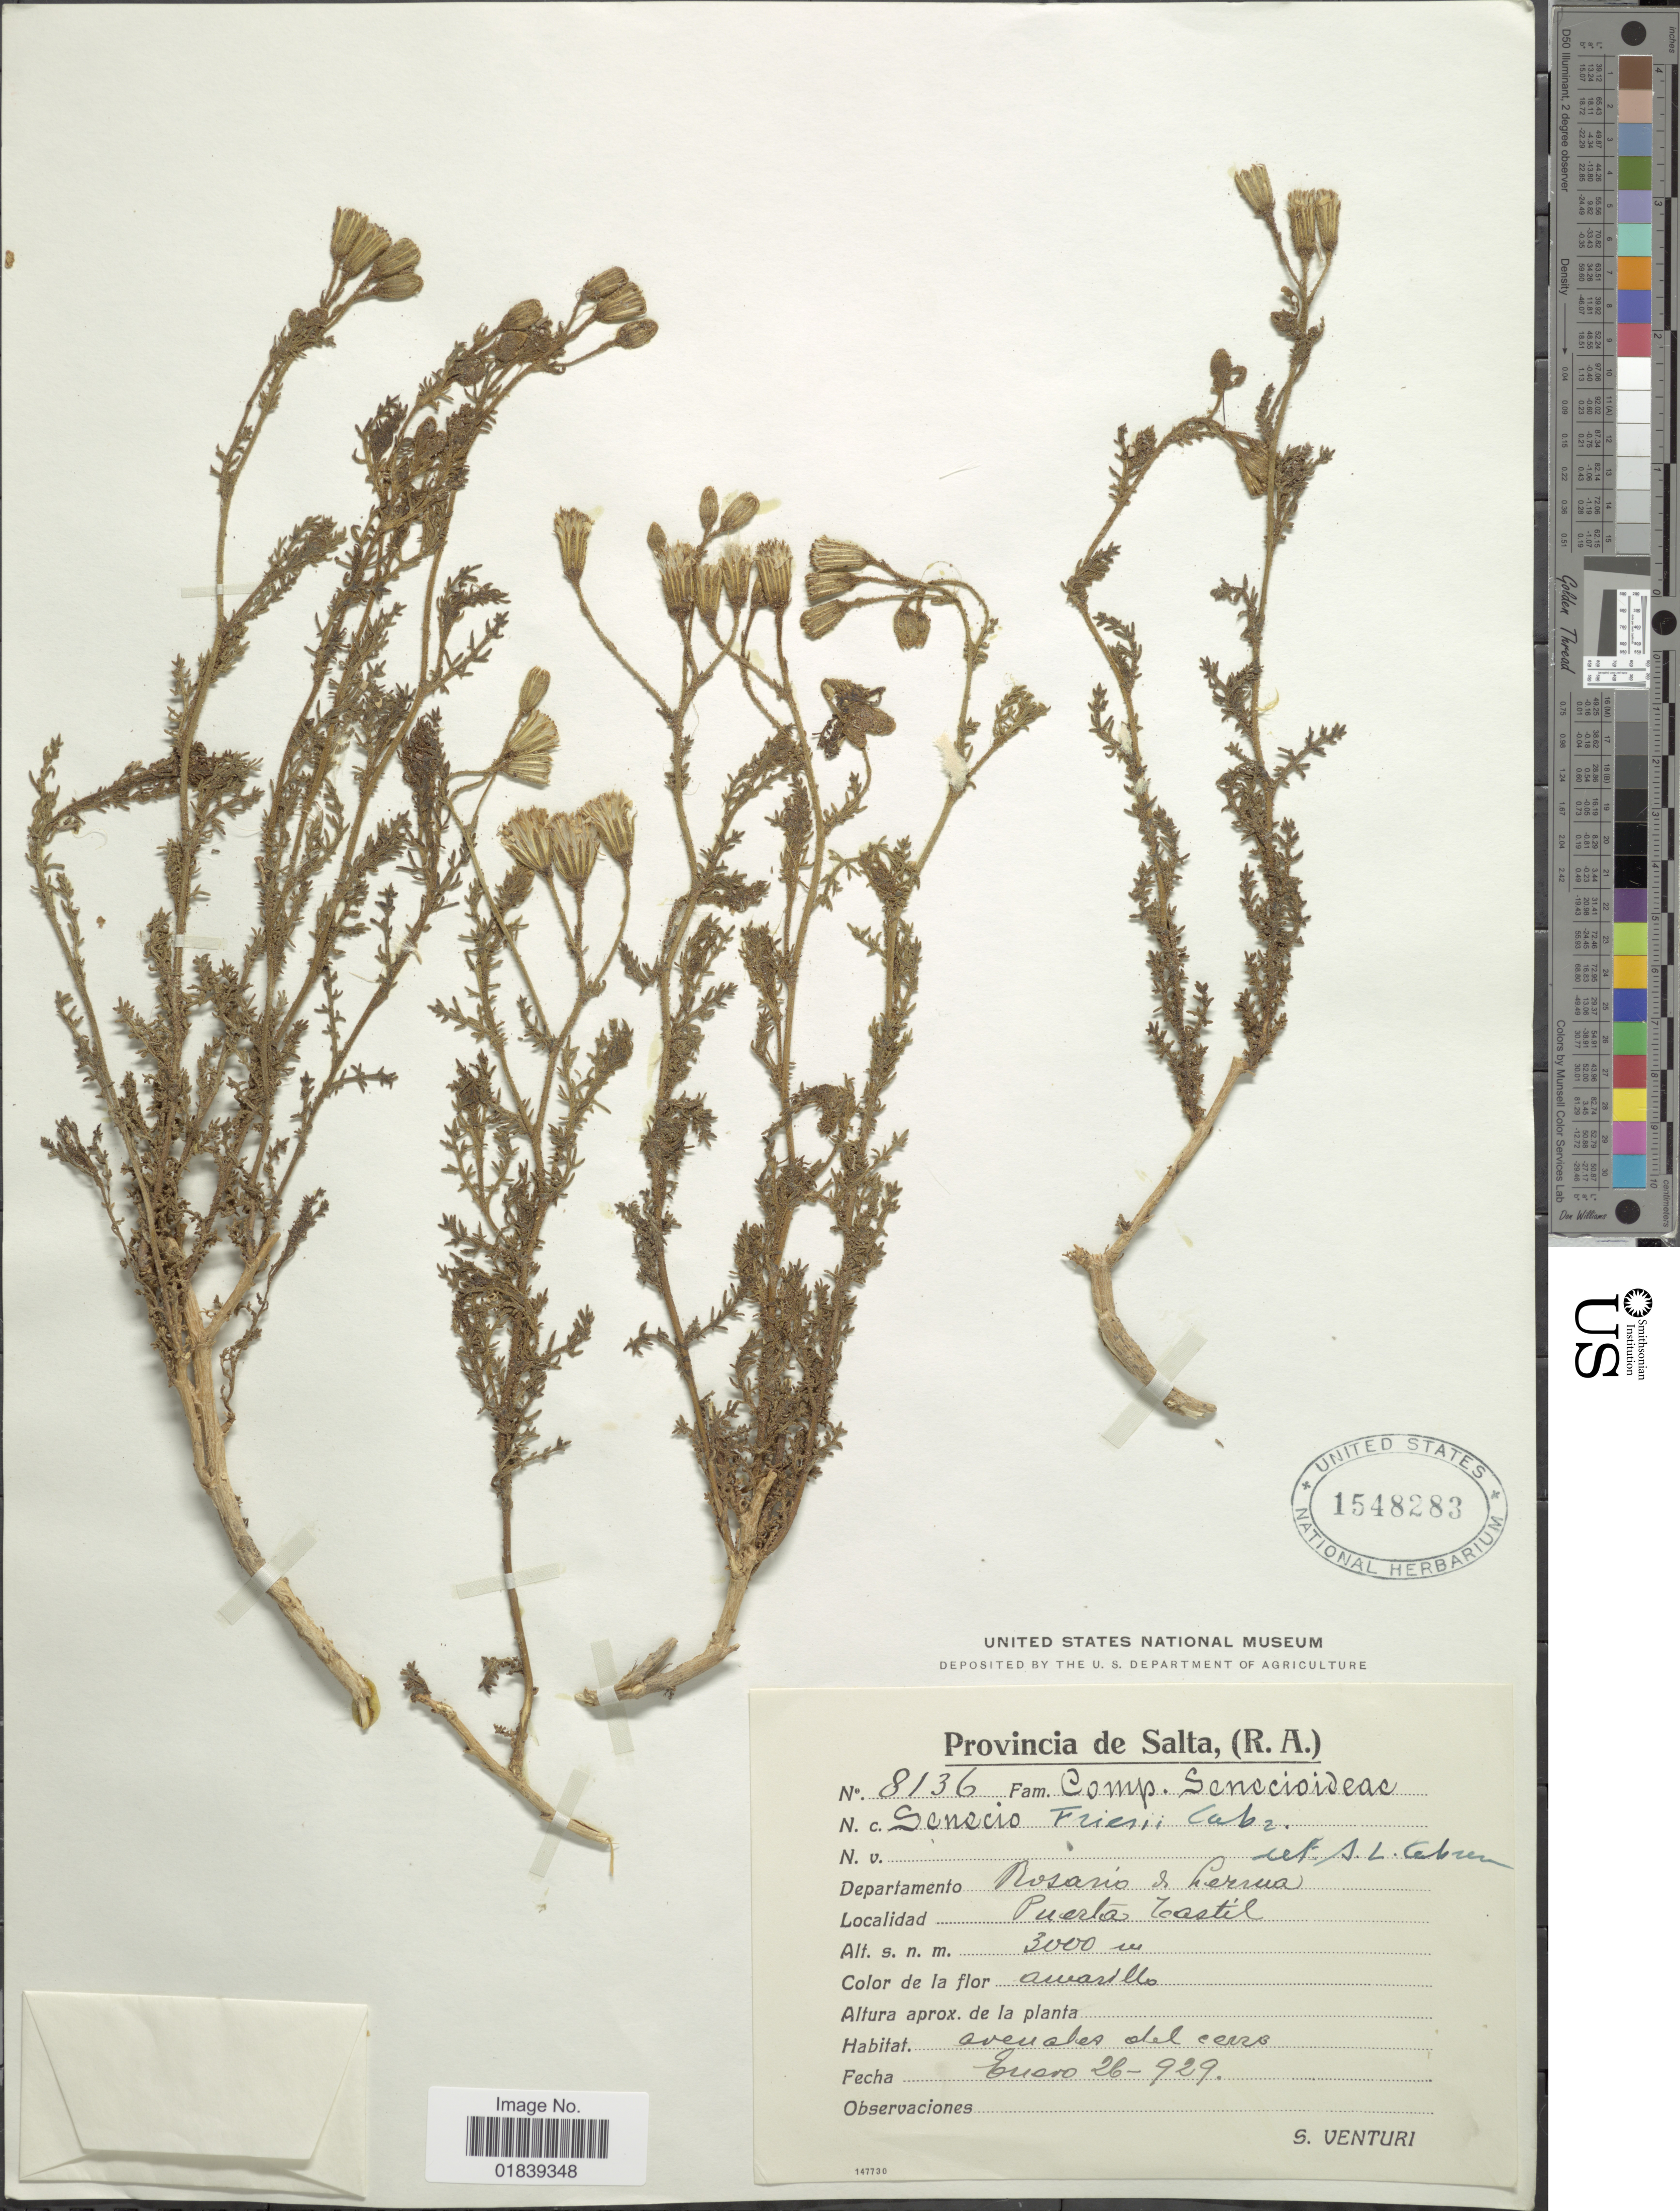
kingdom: Plantae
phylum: Tracheophyta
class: Magnoliopsida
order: Asterales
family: Asteraceae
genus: Senecio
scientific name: Senecio friesii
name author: Cabrera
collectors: S. Venturi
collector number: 8136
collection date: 1929-01-26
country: Argentina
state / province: Salta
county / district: Rosario de Lerma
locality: Puerta Tastil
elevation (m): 3000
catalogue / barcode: US 1548283